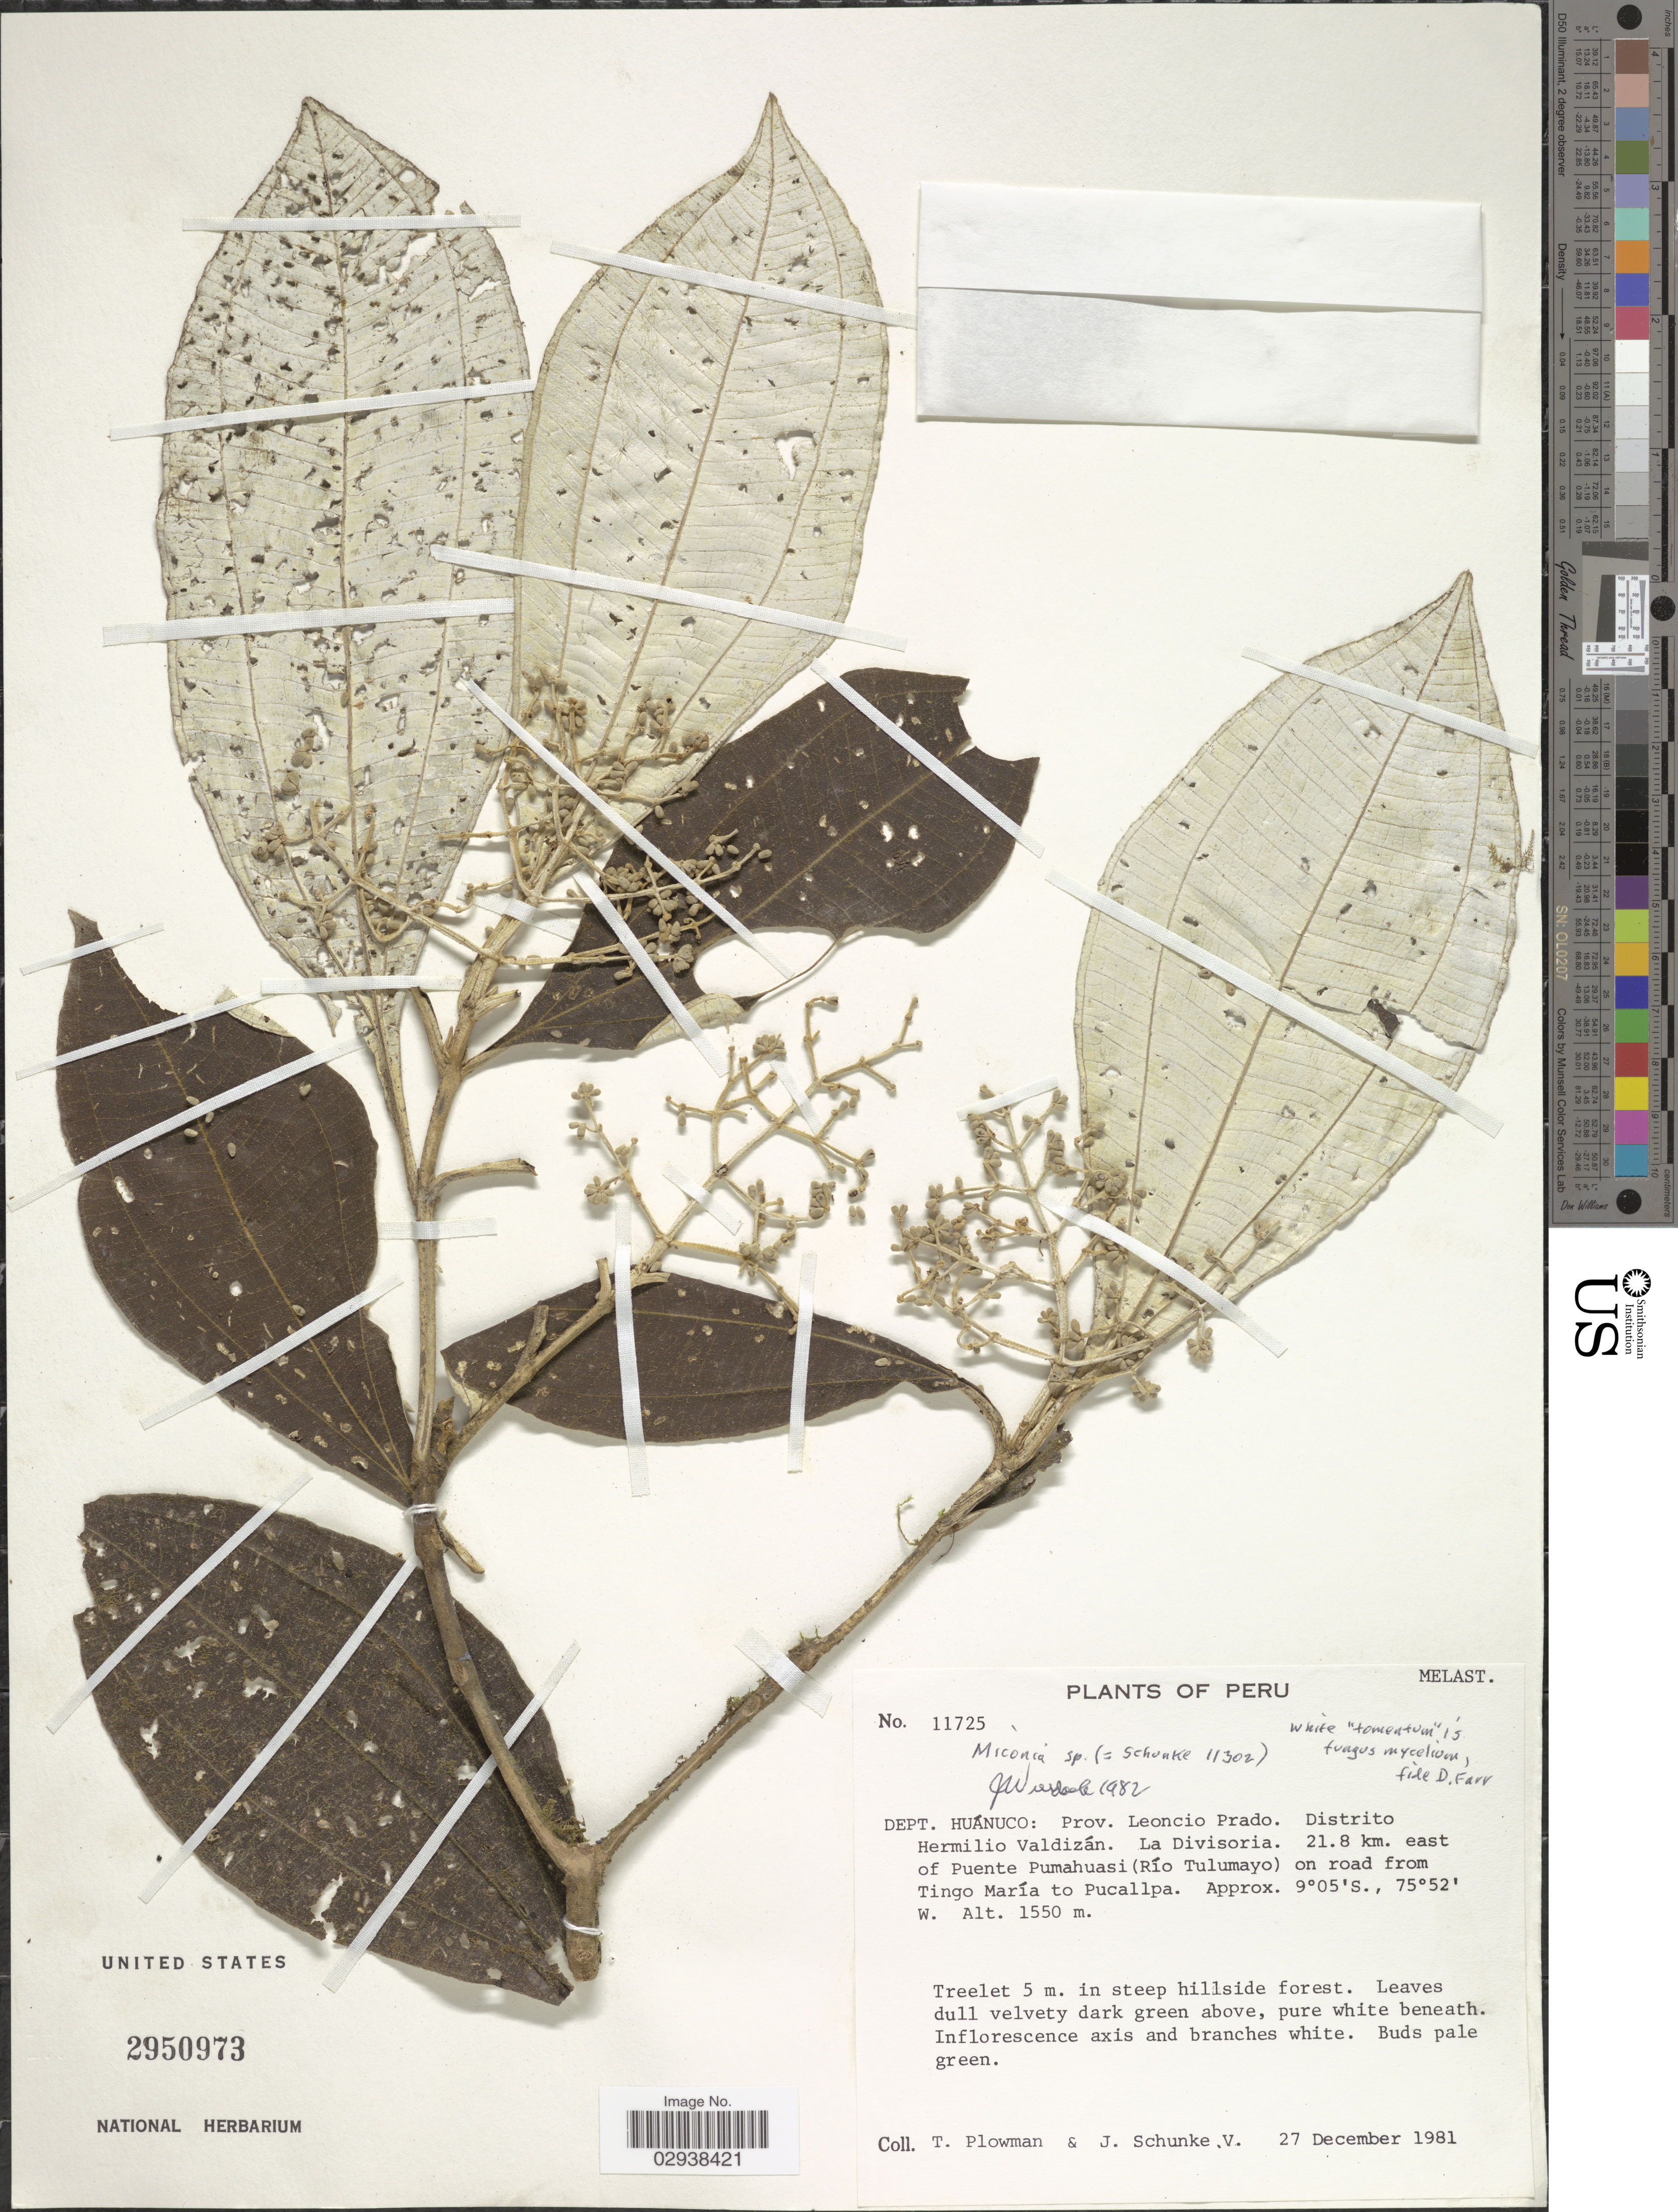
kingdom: Plantae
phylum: Tracheophyta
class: Magnoliopsida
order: Myrtales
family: Melastomataceae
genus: Miconia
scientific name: Miconia cretacea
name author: Gleason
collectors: T. Plowman & J. Schunke Vigo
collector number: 11725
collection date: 1981-12-27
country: Peru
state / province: Huánuco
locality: Dept. Huánuco: Prov. Leoncio Prado, Distrito Hermilio Valdizán, La Divisoria, 21.8 km. east of Puente Pumahuasi (Río Tulumayo) on road from Tingo María to Pucallpa.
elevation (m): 1550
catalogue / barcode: US 2950973